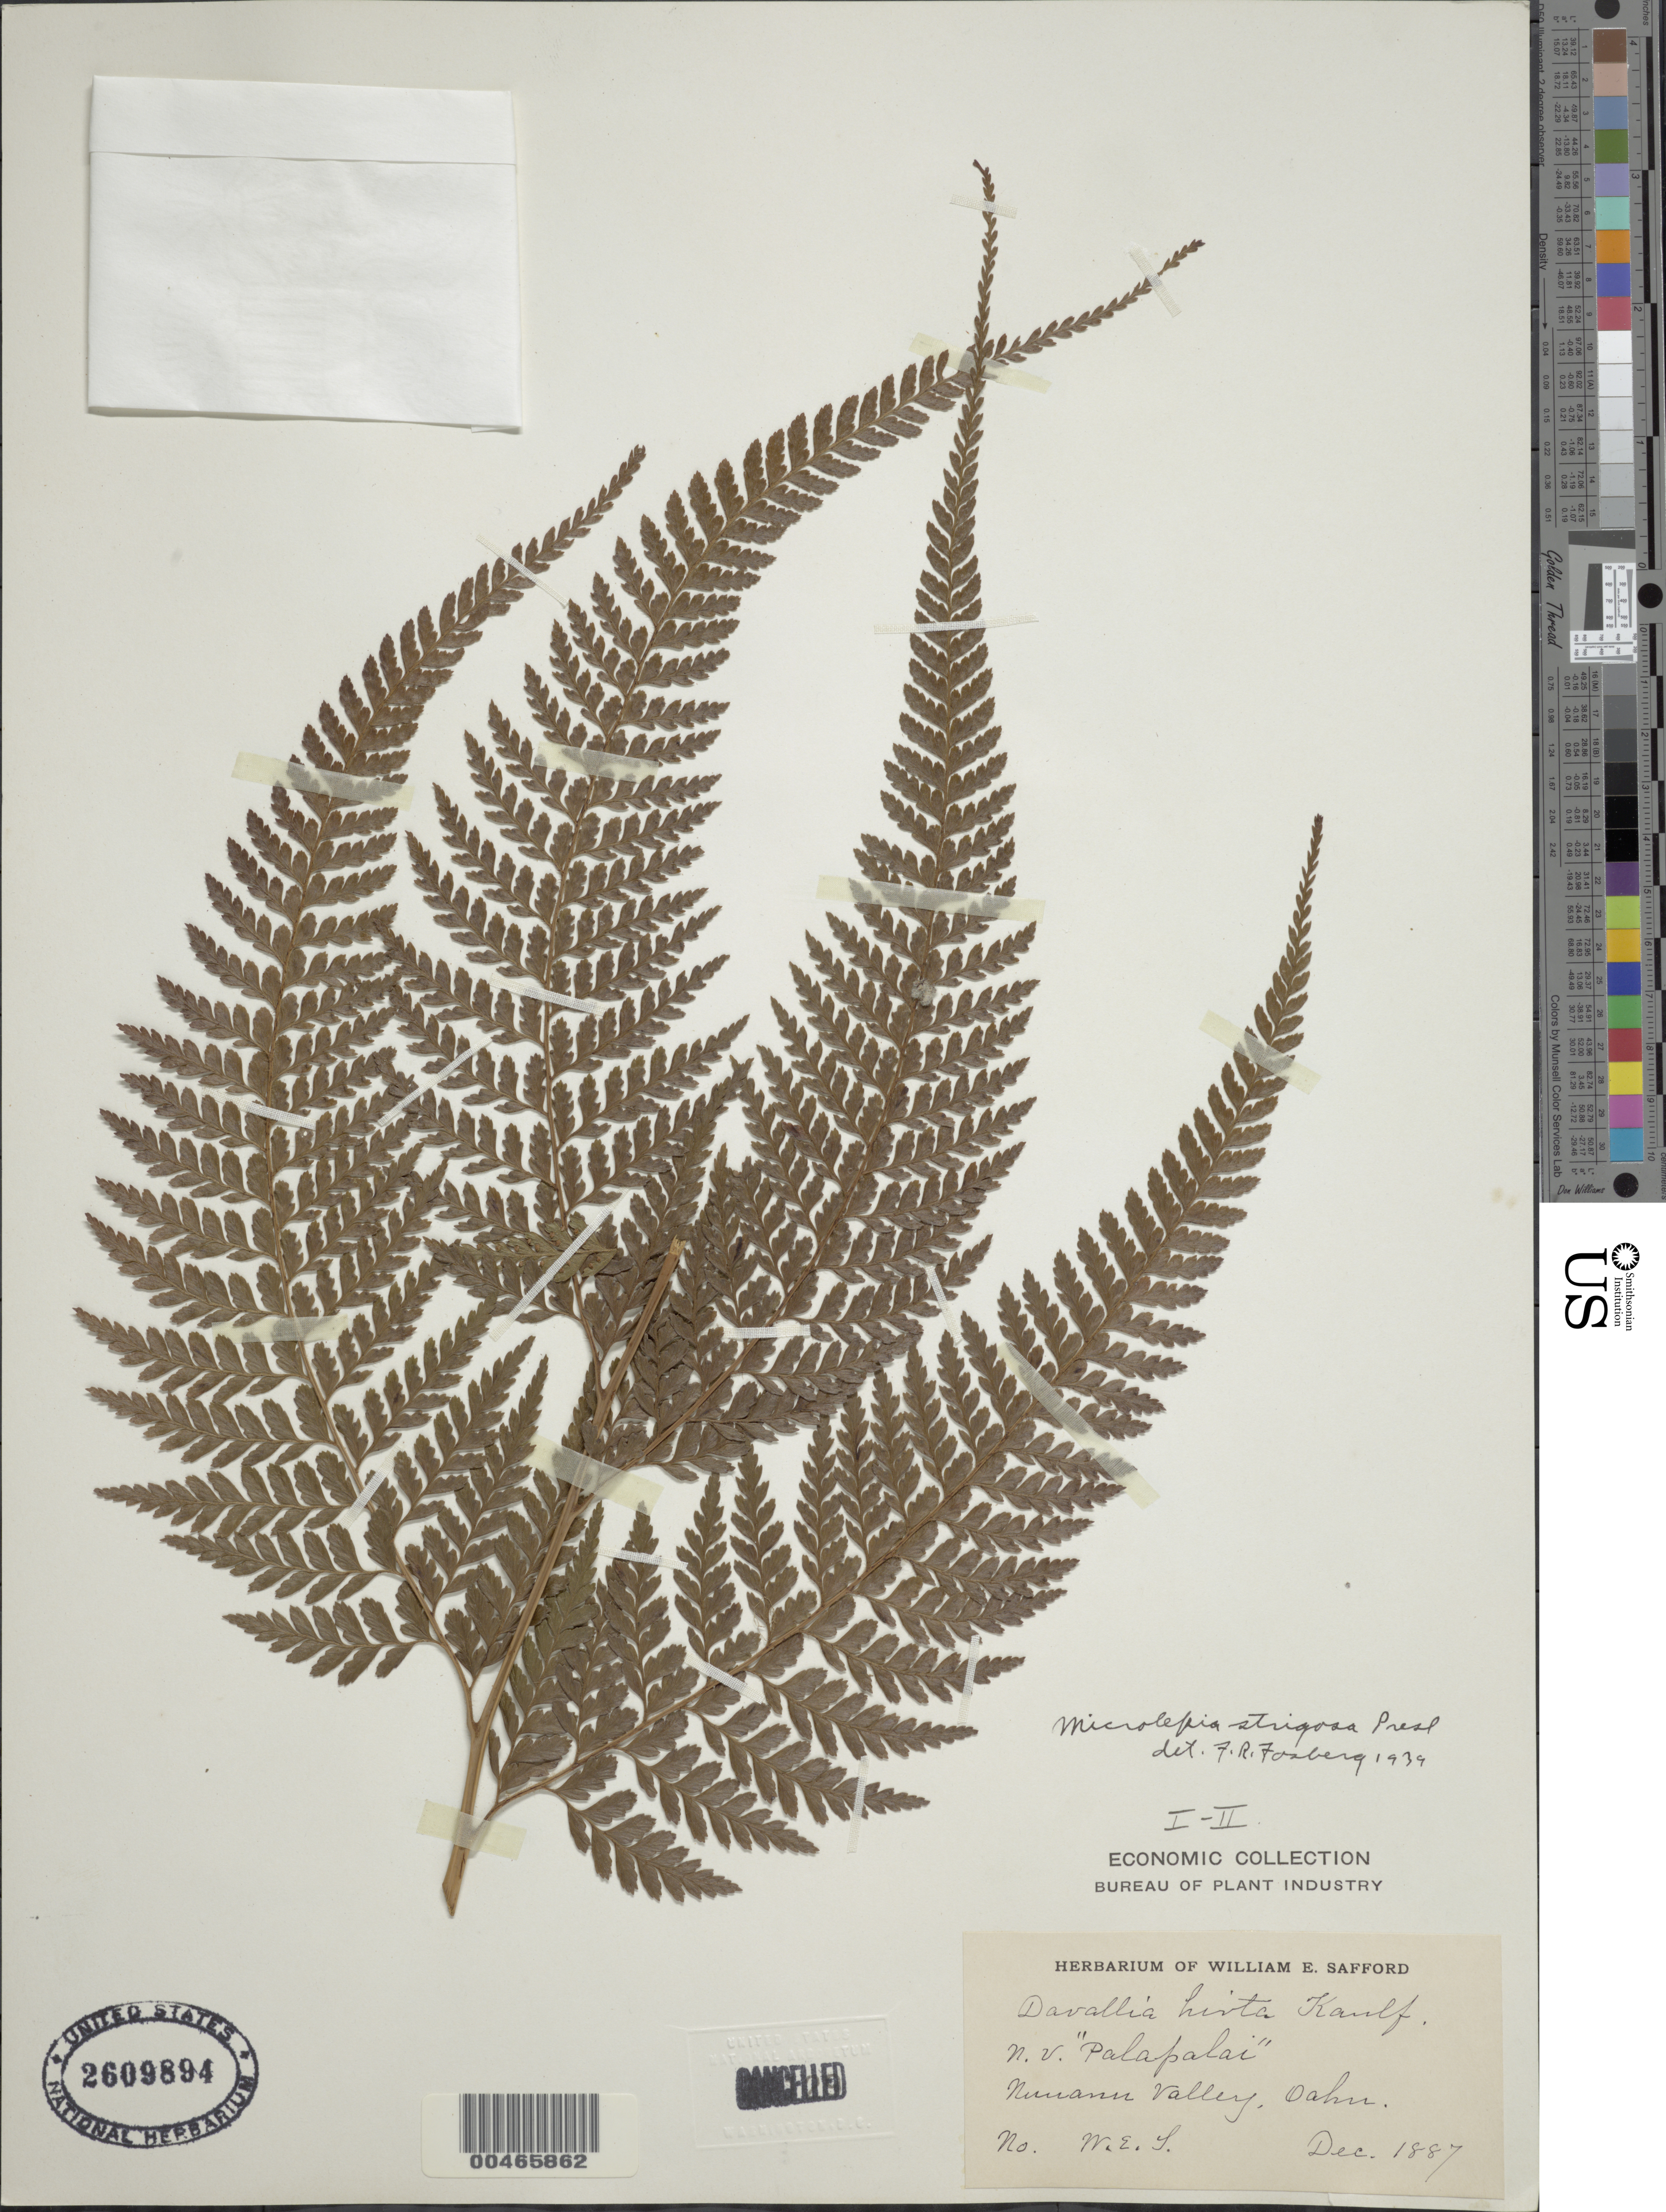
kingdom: Plantae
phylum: Tracheophyta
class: Polypodiopsida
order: Polypodiales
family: Dennstaedtiaceae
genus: Microlepia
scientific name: Microlepia strigosa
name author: (Thunb.) J. Presl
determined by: Fosberg, F. R.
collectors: W. E. Safford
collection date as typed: Dec 1887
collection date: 1887-12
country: United States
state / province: Hawaii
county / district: Honolulu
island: Oahu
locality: Nuuanu Valley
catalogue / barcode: US 2609894